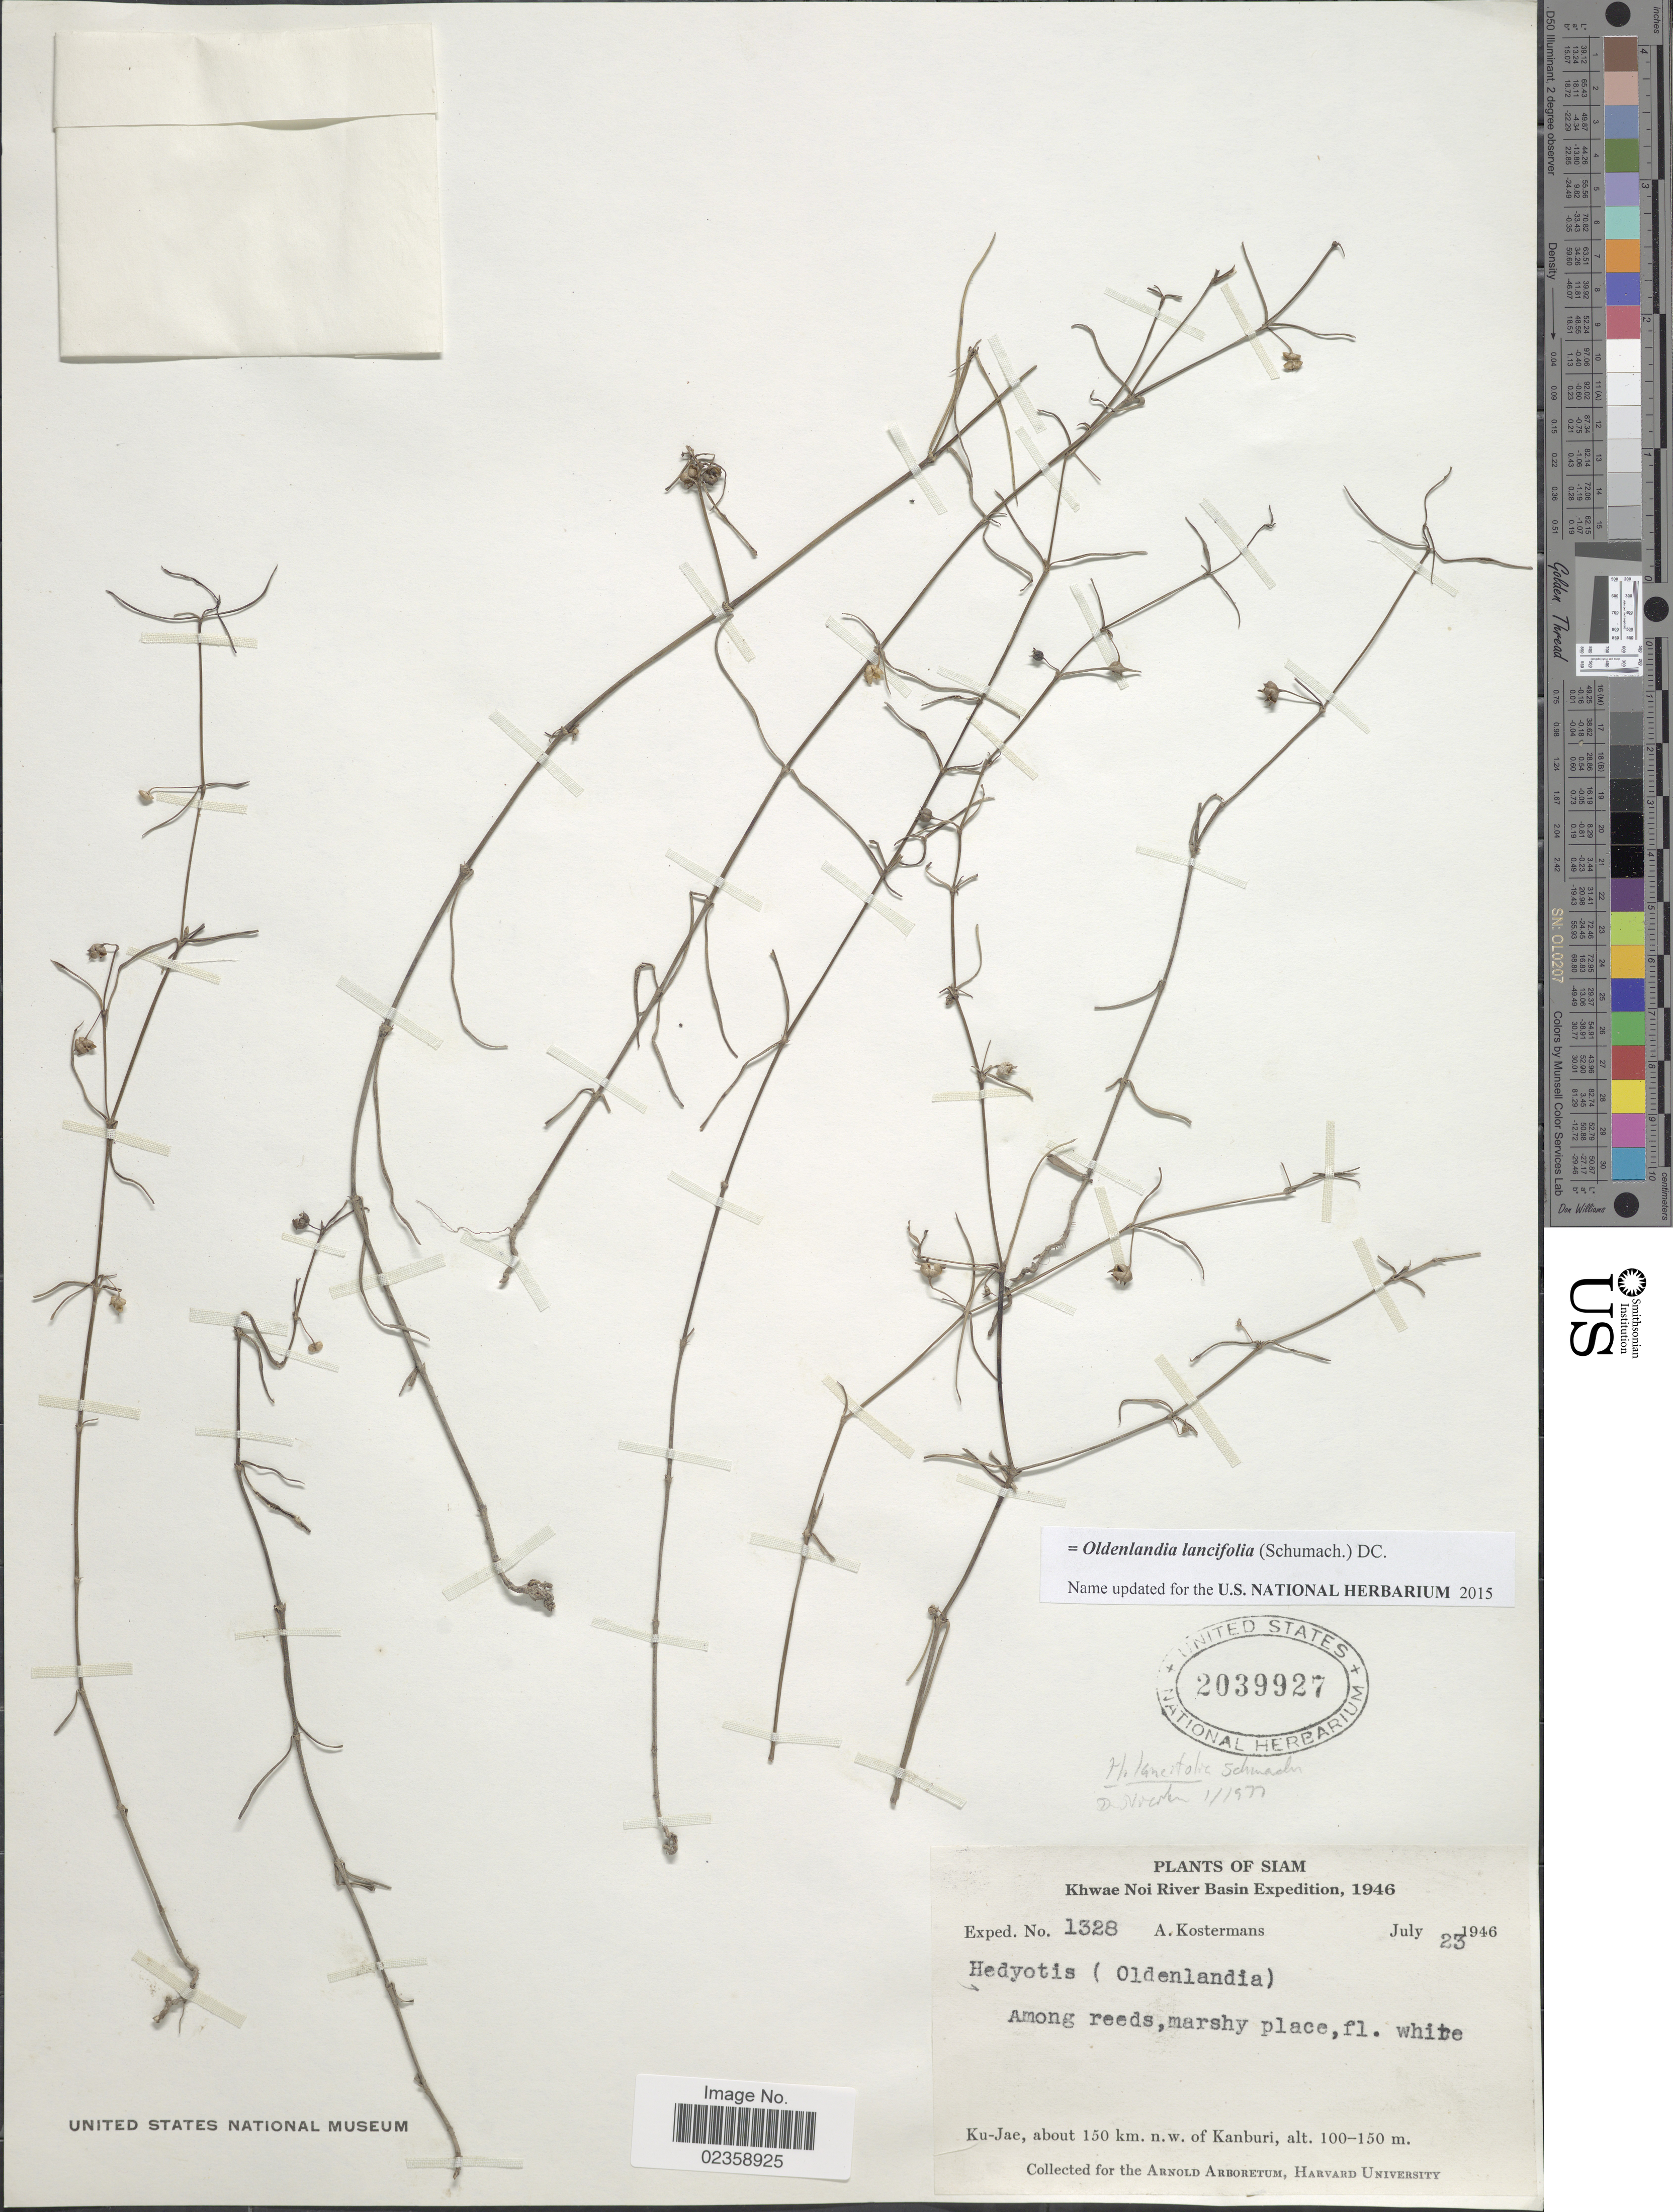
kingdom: Plantae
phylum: Tracheophyta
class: Magnoliopsida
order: Gentianales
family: Rubiaceae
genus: Oldenlandia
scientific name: Oldenlandia lancifolia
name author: (Schumach.) DC.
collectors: A. J. G. Kostermans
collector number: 1328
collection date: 1946-07-23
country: Thailand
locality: Siam. Ku-Jae, about 150 km. n.w. of Kanburi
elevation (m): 100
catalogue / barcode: US 2039927